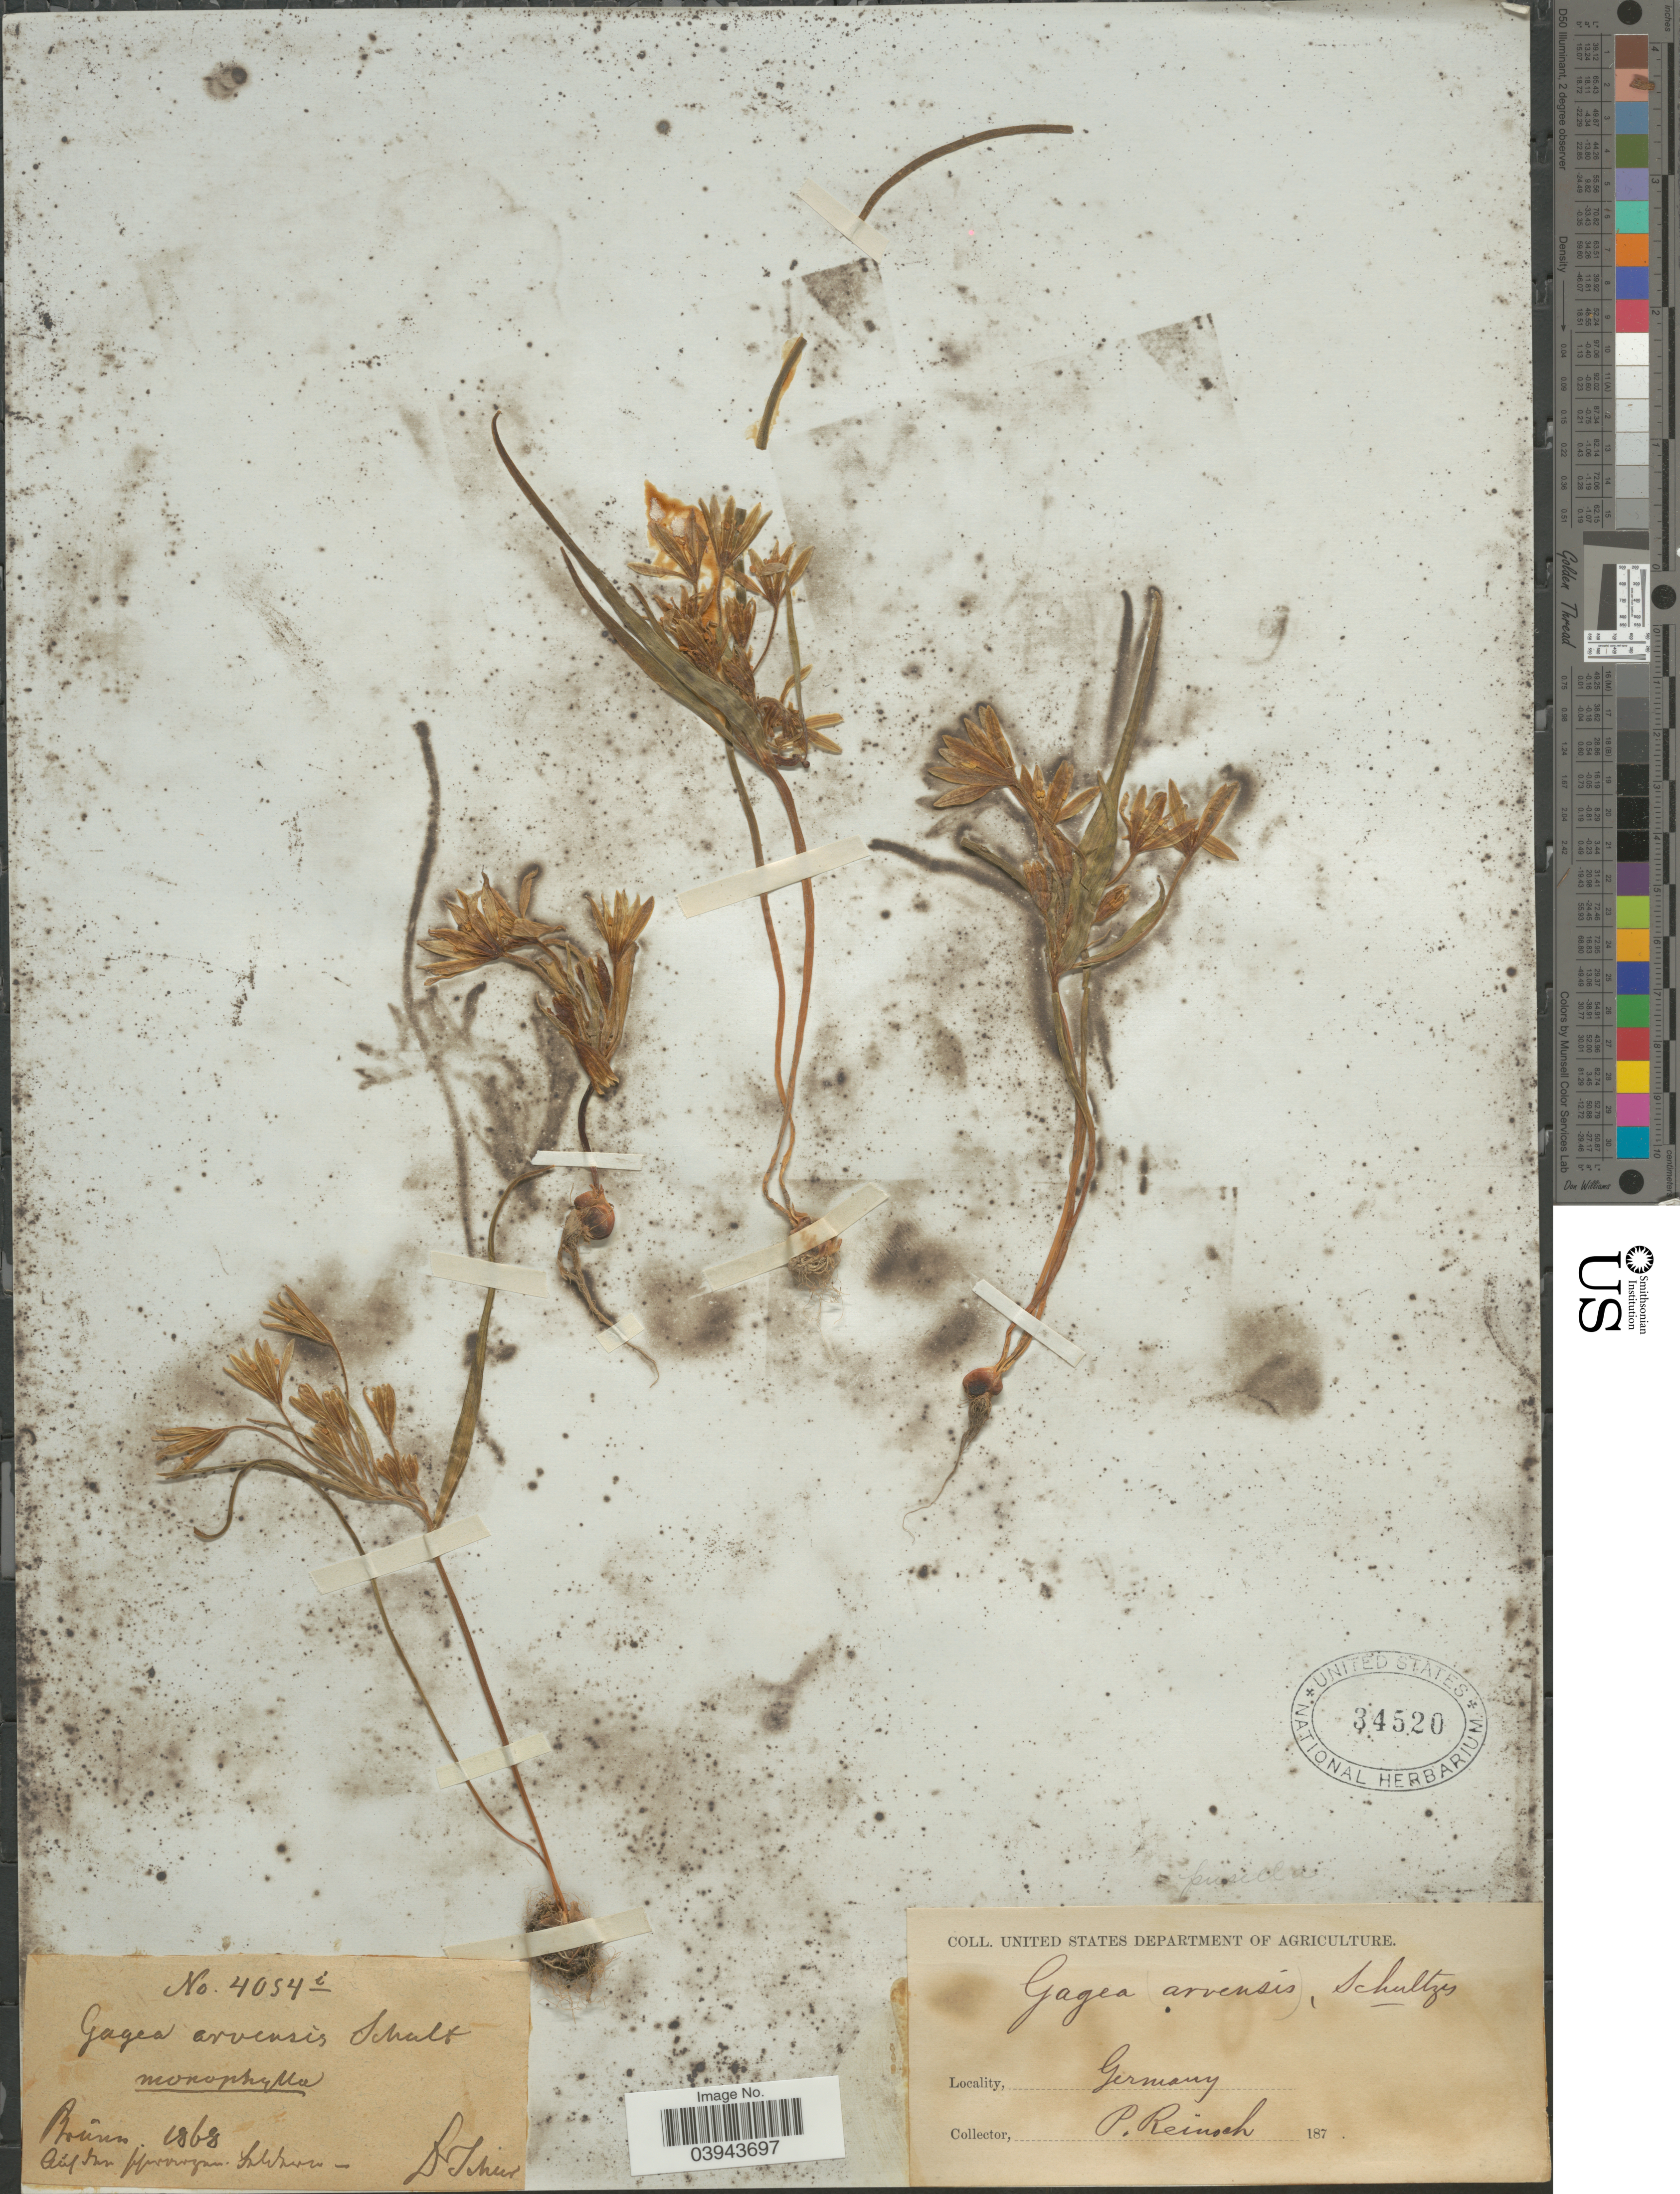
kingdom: Plantae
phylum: Tracheophyta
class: Liliopsida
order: Liliales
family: Liliaceae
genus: Gagea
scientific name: Gagea arvensis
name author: (Pers.) Dumort.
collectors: P. Reinsch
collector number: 4054i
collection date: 1868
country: Germany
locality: Brünn.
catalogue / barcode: US 34520